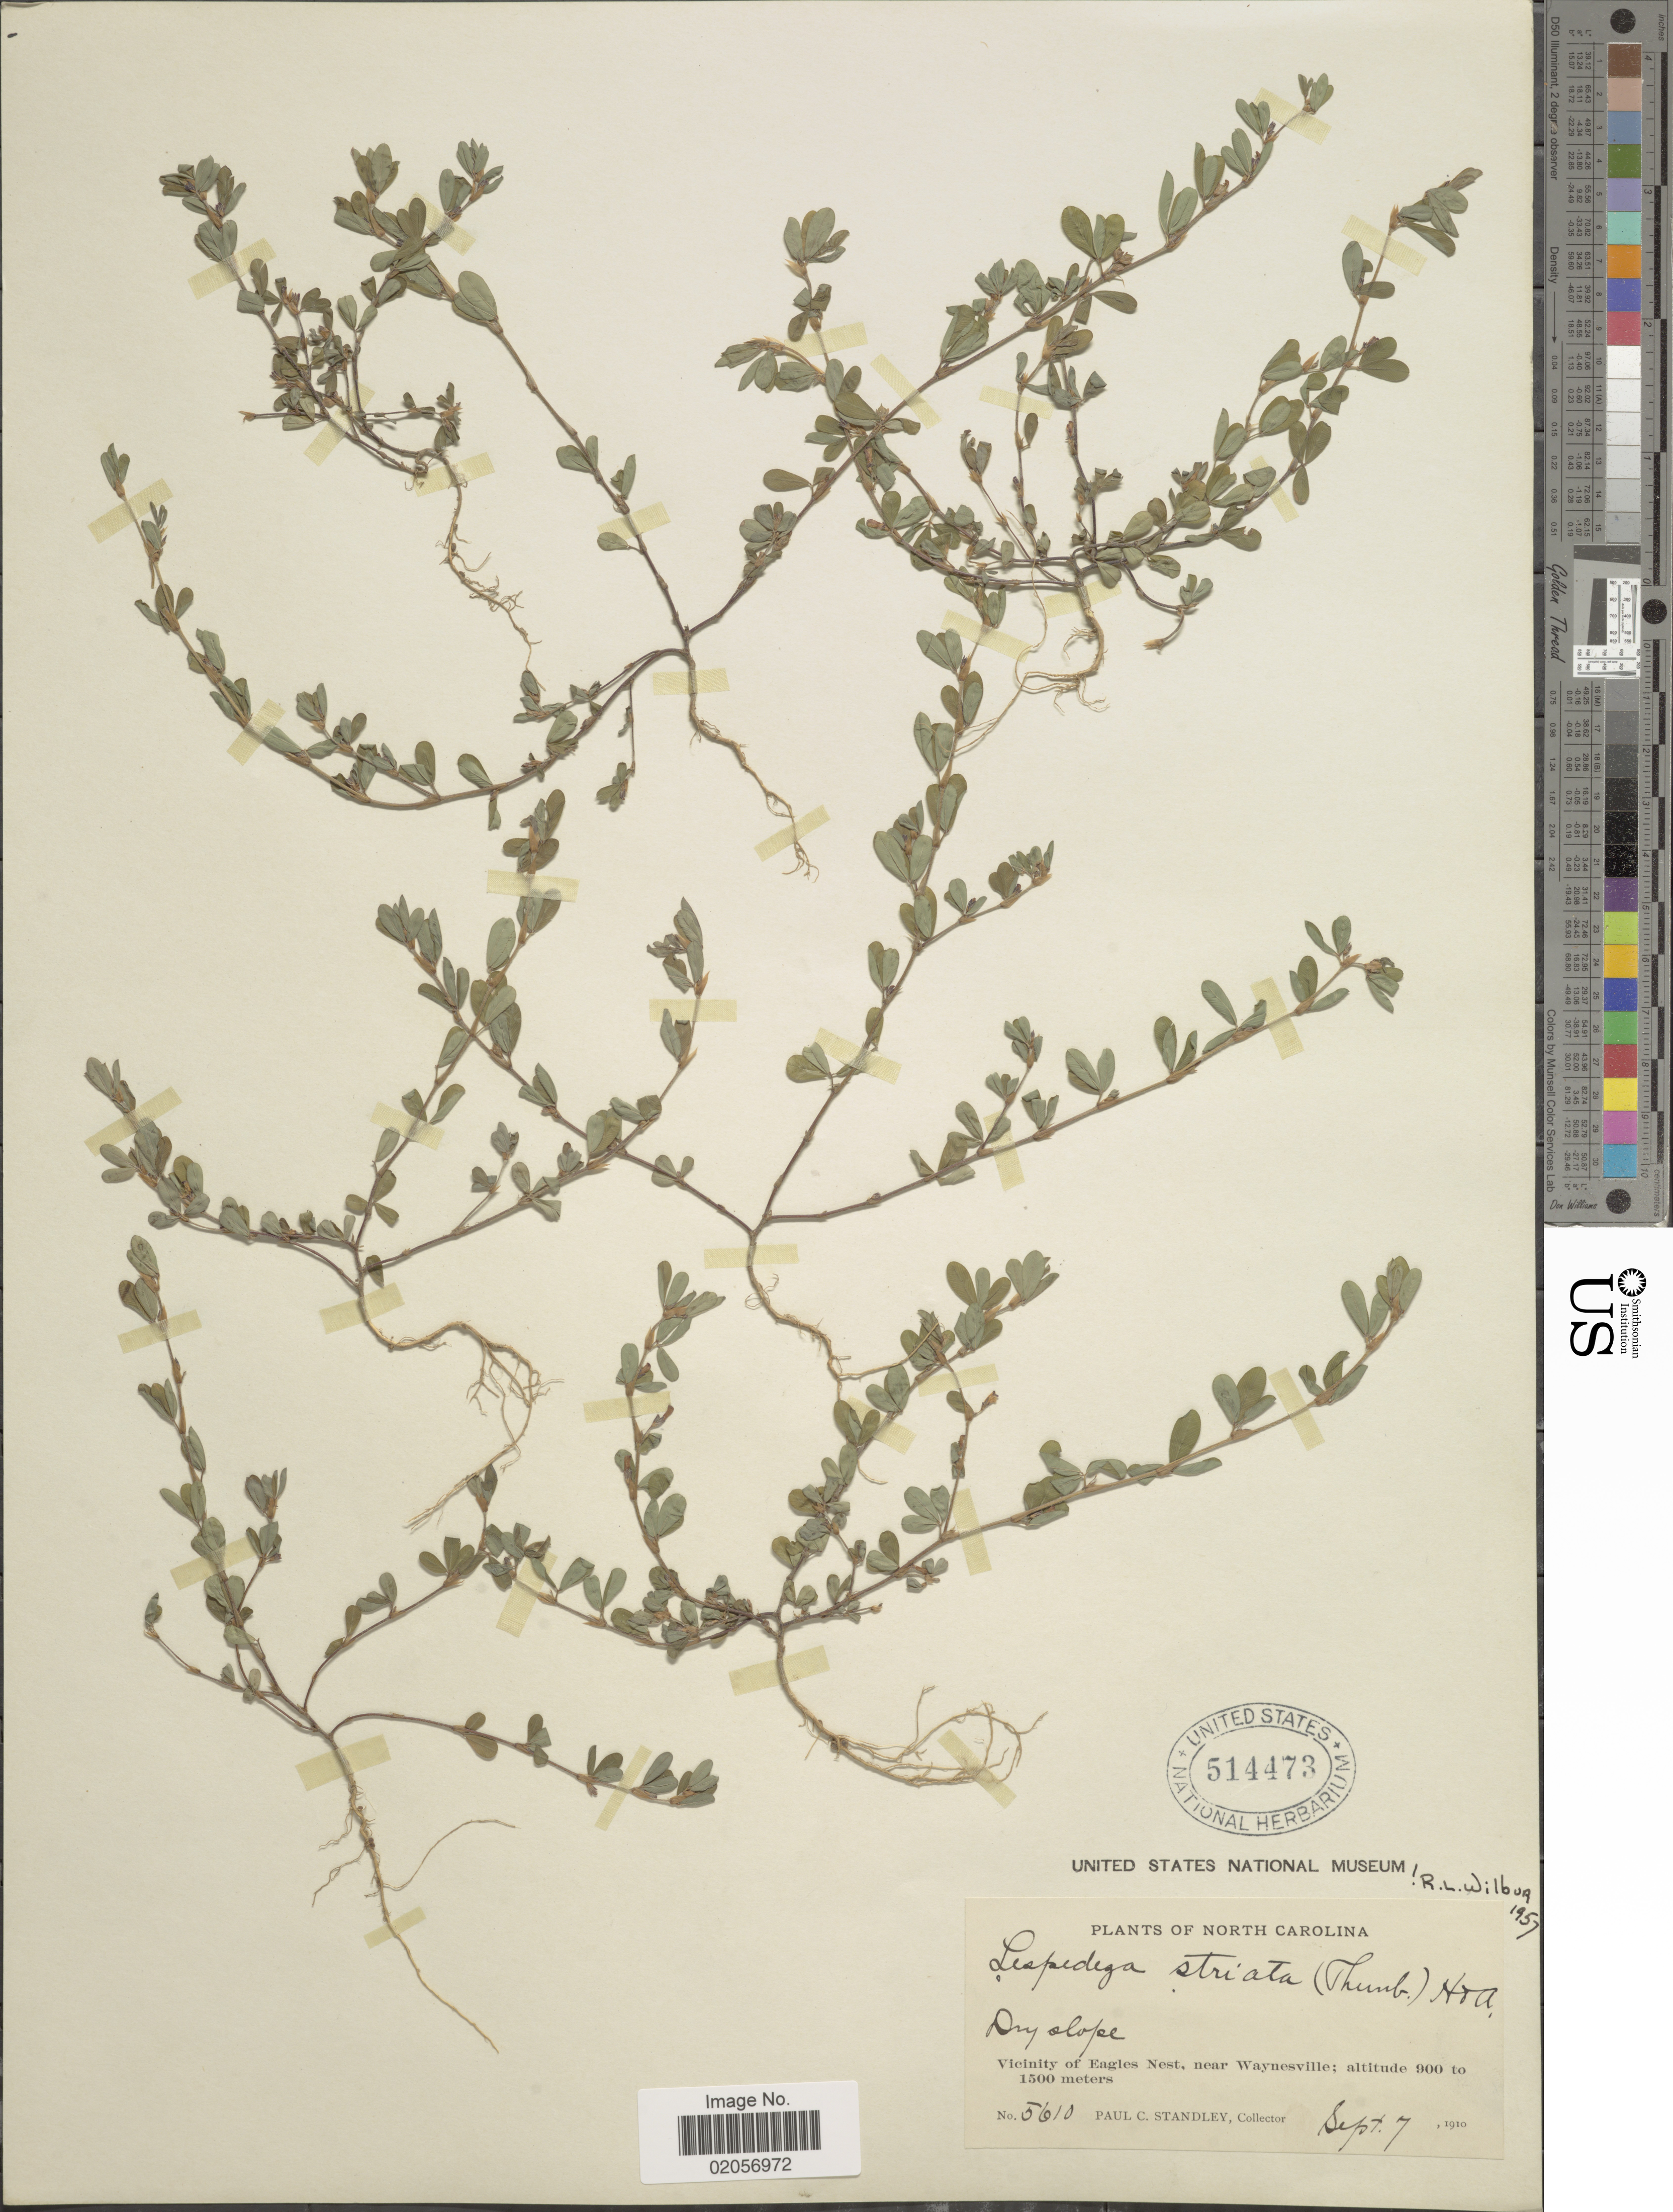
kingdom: Plantae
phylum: Tracheophyta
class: Magnoliopsida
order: Fabales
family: Fabaceae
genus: Kummerowia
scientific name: Kummerowia striata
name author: (Thunb.) Schindl.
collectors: P. C. Standley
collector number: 5610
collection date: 1910-09-07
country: United States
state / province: North Carolina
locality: Dry slope, Vicinity of Eagles Nest, near Waynesville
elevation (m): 900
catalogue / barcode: US 514473